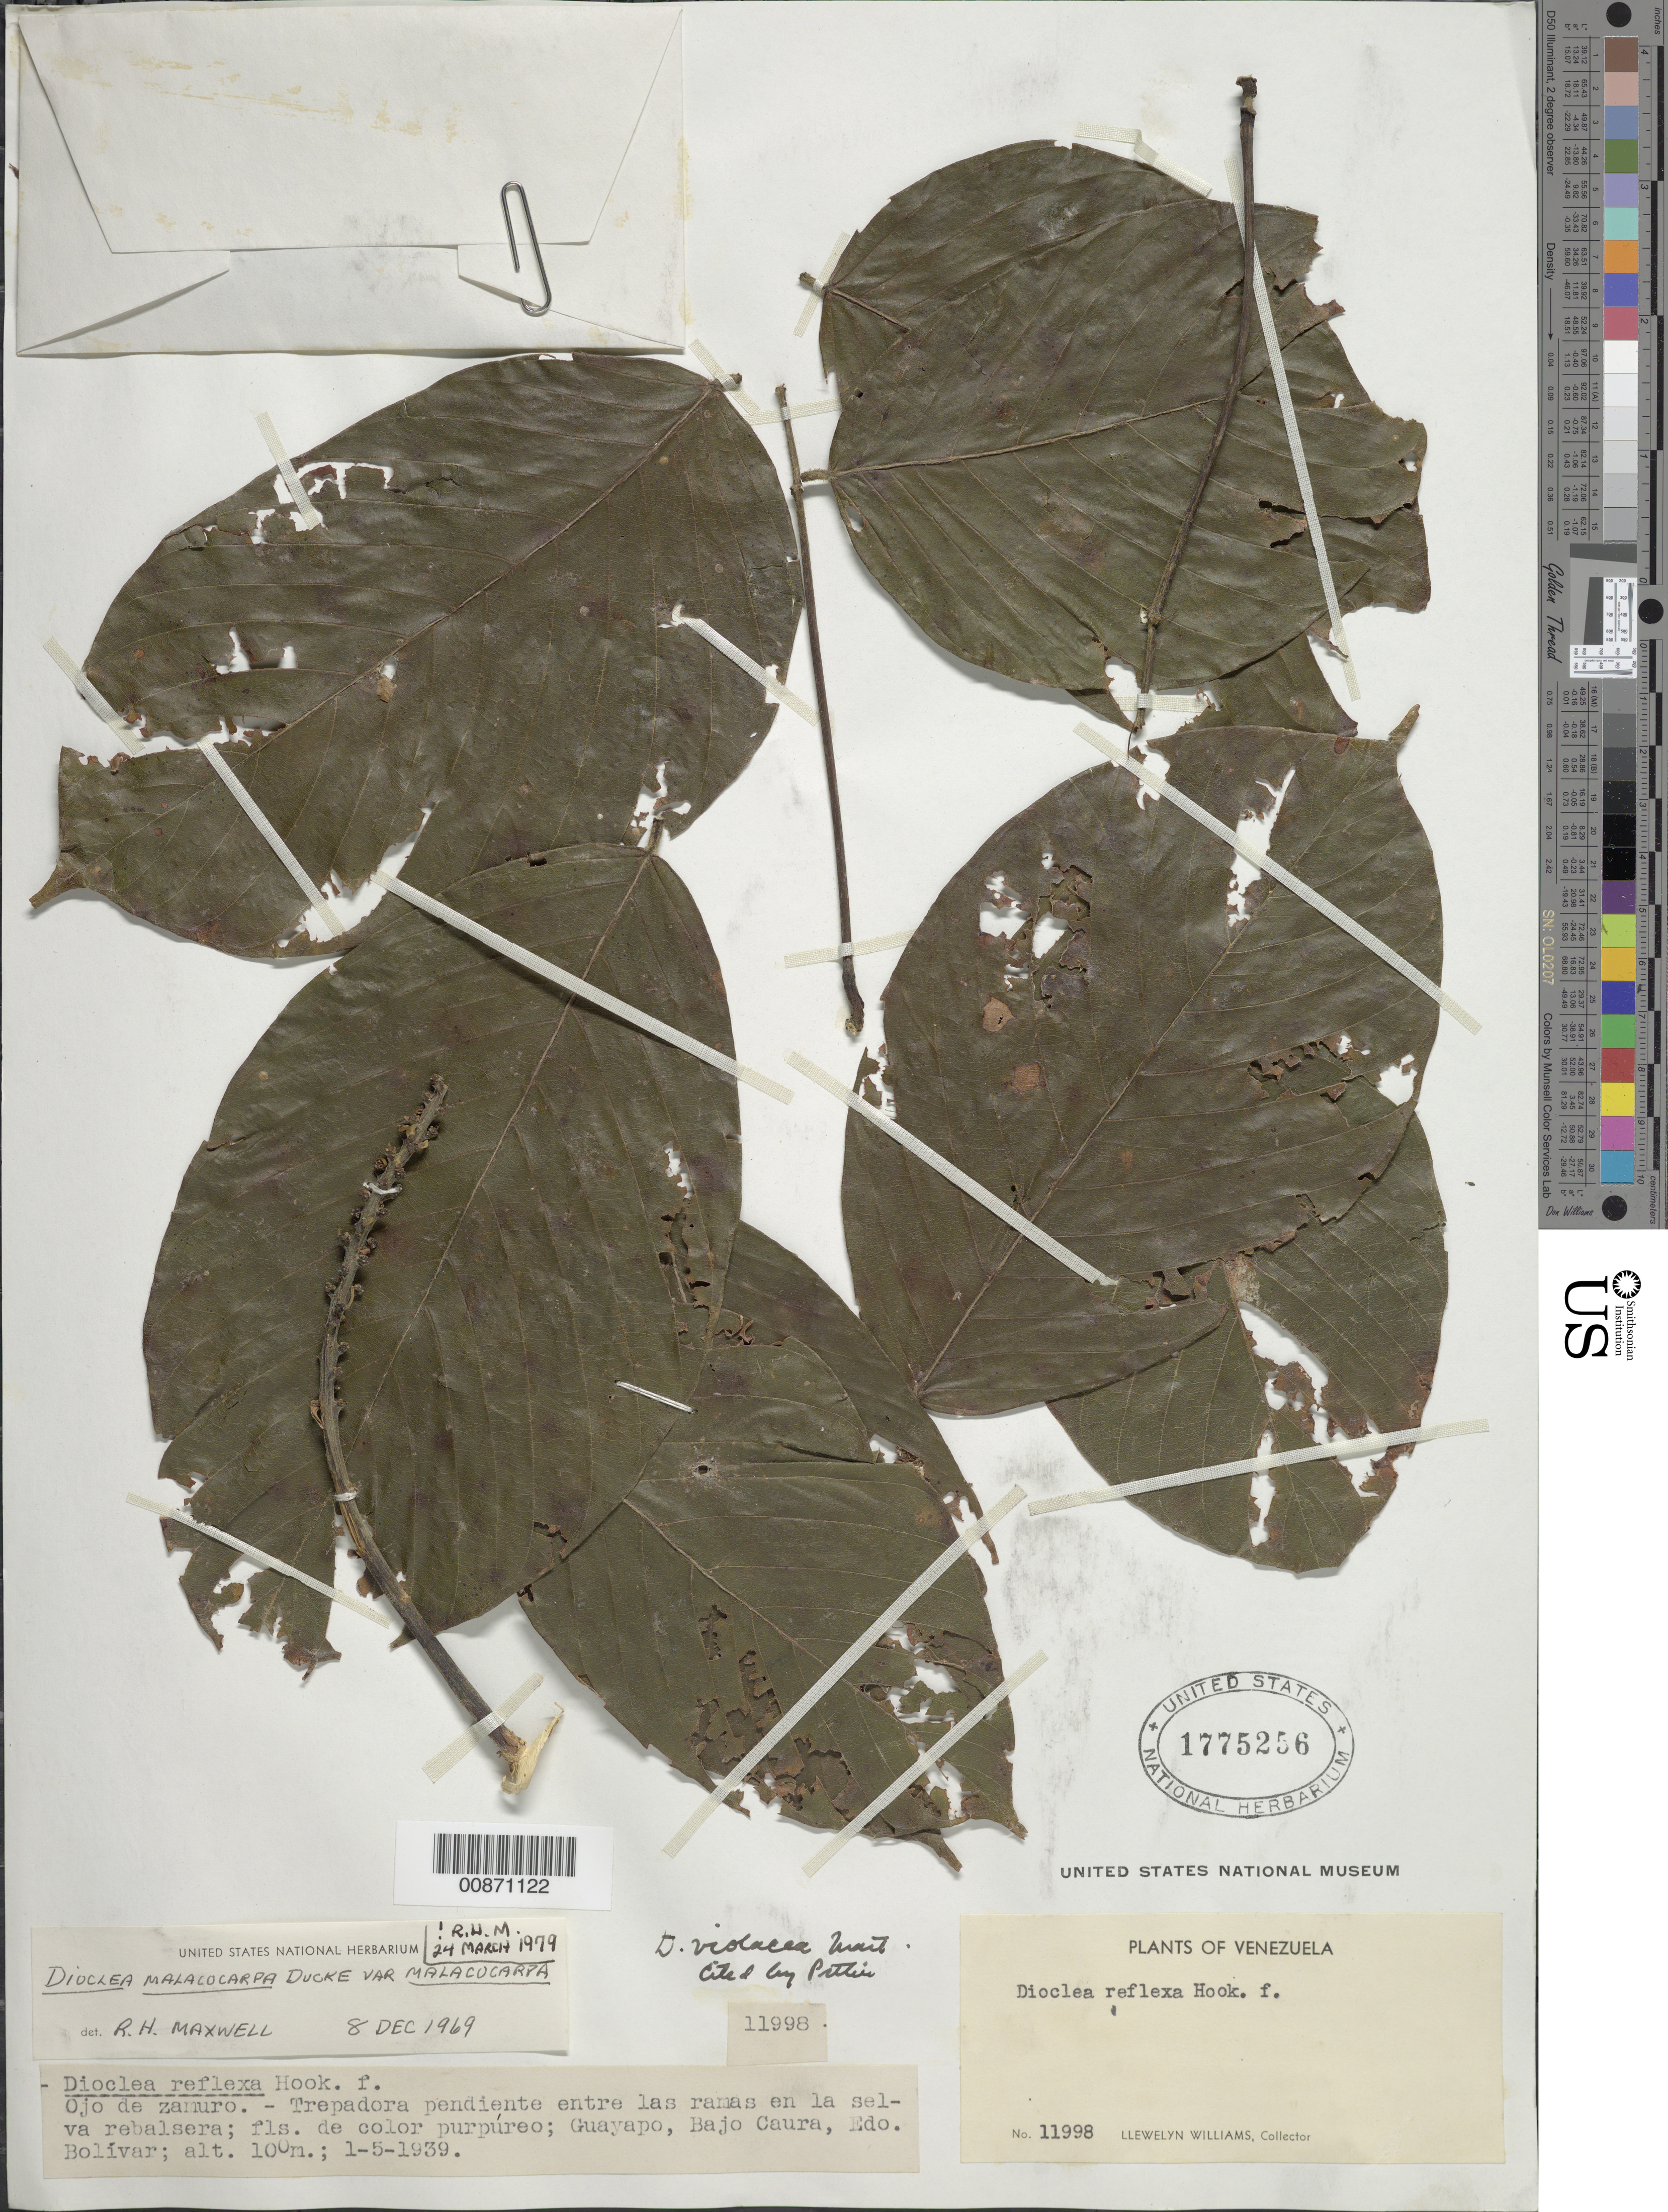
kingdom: Plantae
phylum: Tracheophyta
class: Magnoliopsida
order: Fabales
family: Fabaceae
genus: Macropsychanthus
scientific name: Macropsychanthus malacocarpus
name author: (Ducke) L.P. Queiroz & Snak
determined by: Strong, Mark T., (BOT), Smithsonian Institution - National Museum of Natural History (UNITED STATES)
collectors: Ll. Williams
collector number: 11998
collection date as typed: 1-May-39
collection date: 1939-05-01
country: Venezuela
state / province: Bolívar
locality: Guayapo, Bajo Caura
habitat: Selva rebalsera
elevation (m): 100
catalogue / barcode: US 1775256